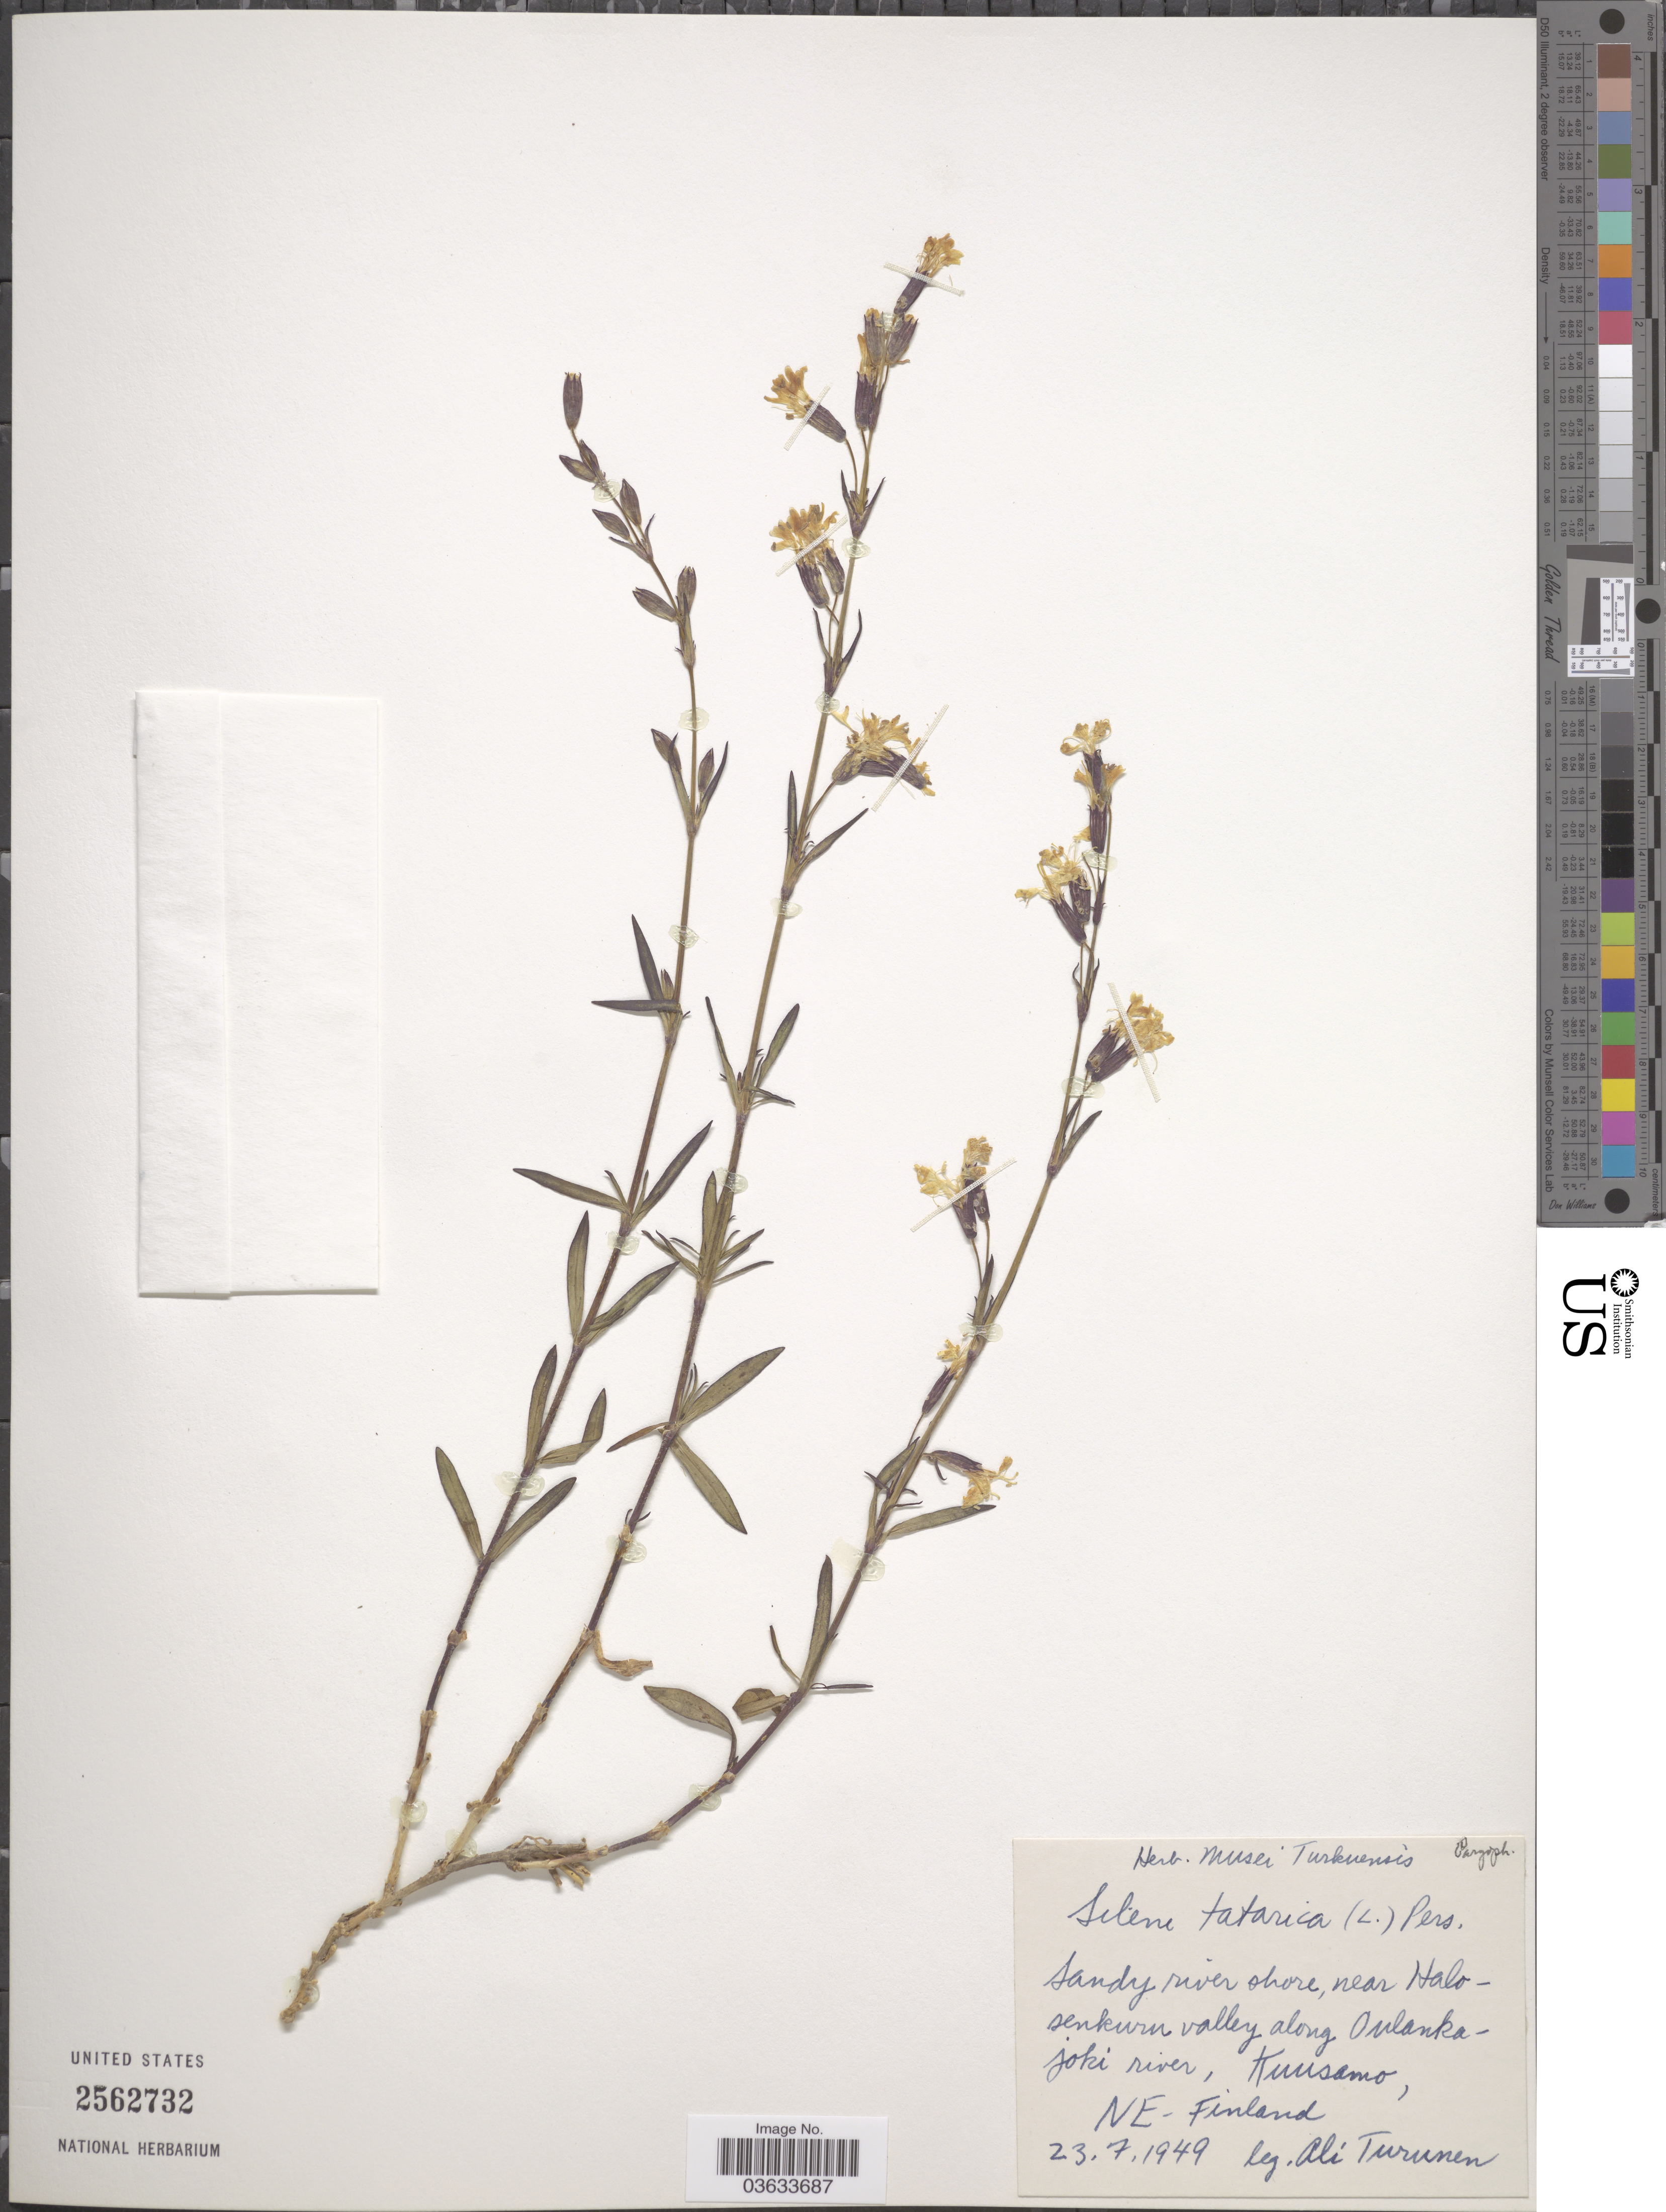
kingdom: Plantae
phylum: Tracheophyta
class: Magnoliopsida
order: Caryophyllales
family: Caryophyllaceae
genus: Silene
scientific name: Silene tatarica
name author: (L.) Pers.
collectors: A. Turunen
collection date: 1949-07-23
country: Finland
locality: Sandy river shore, near Halosenkuru valley along Oulankajoki river, Kunsamo, NE-Finland.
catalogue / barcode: US 2562732